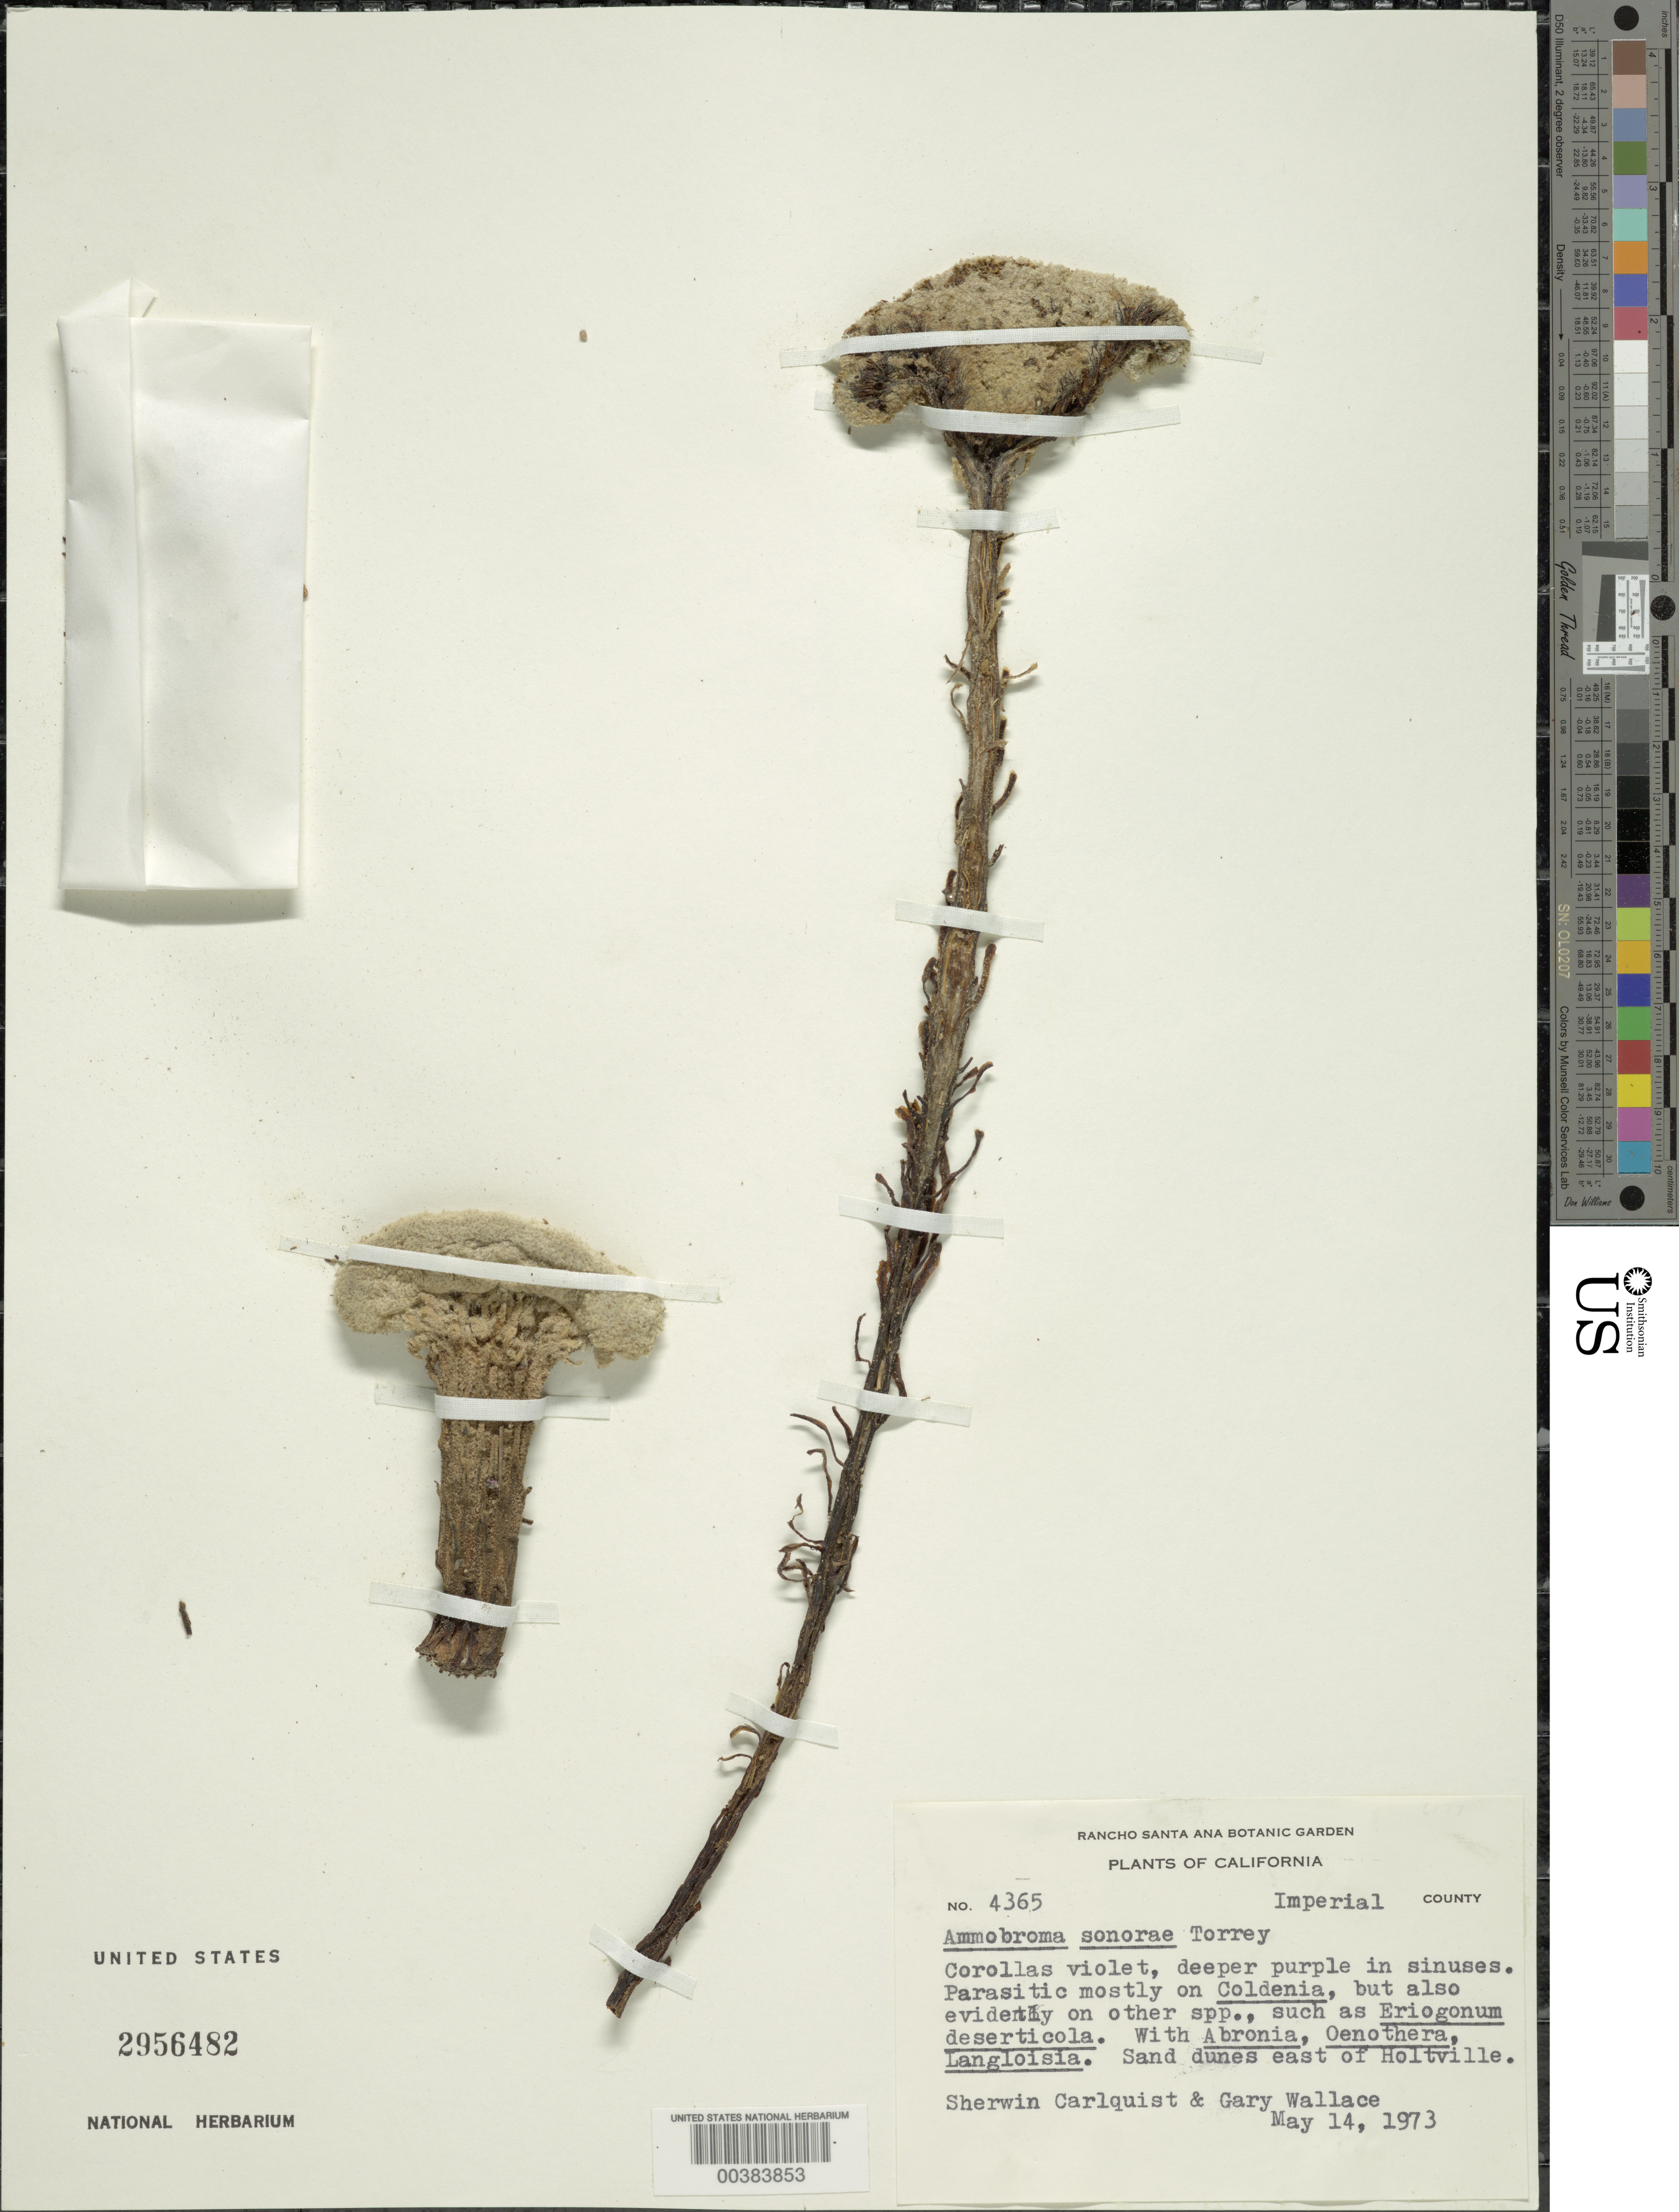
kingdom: Plantae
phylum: Tracheophyta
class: Magnoliopsida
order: Boraginales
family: Lennoaceae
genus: Pholisma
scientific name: Pholisma sonorae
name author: (Torr. ex A. Gray) Yatsk.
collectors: S. Carlquist & G. Wallace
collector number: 4365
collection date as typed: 14 May 1973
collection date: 1973-05-14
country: United States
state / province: California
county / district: Imperial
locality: E of holtville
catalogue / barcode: US 2956482